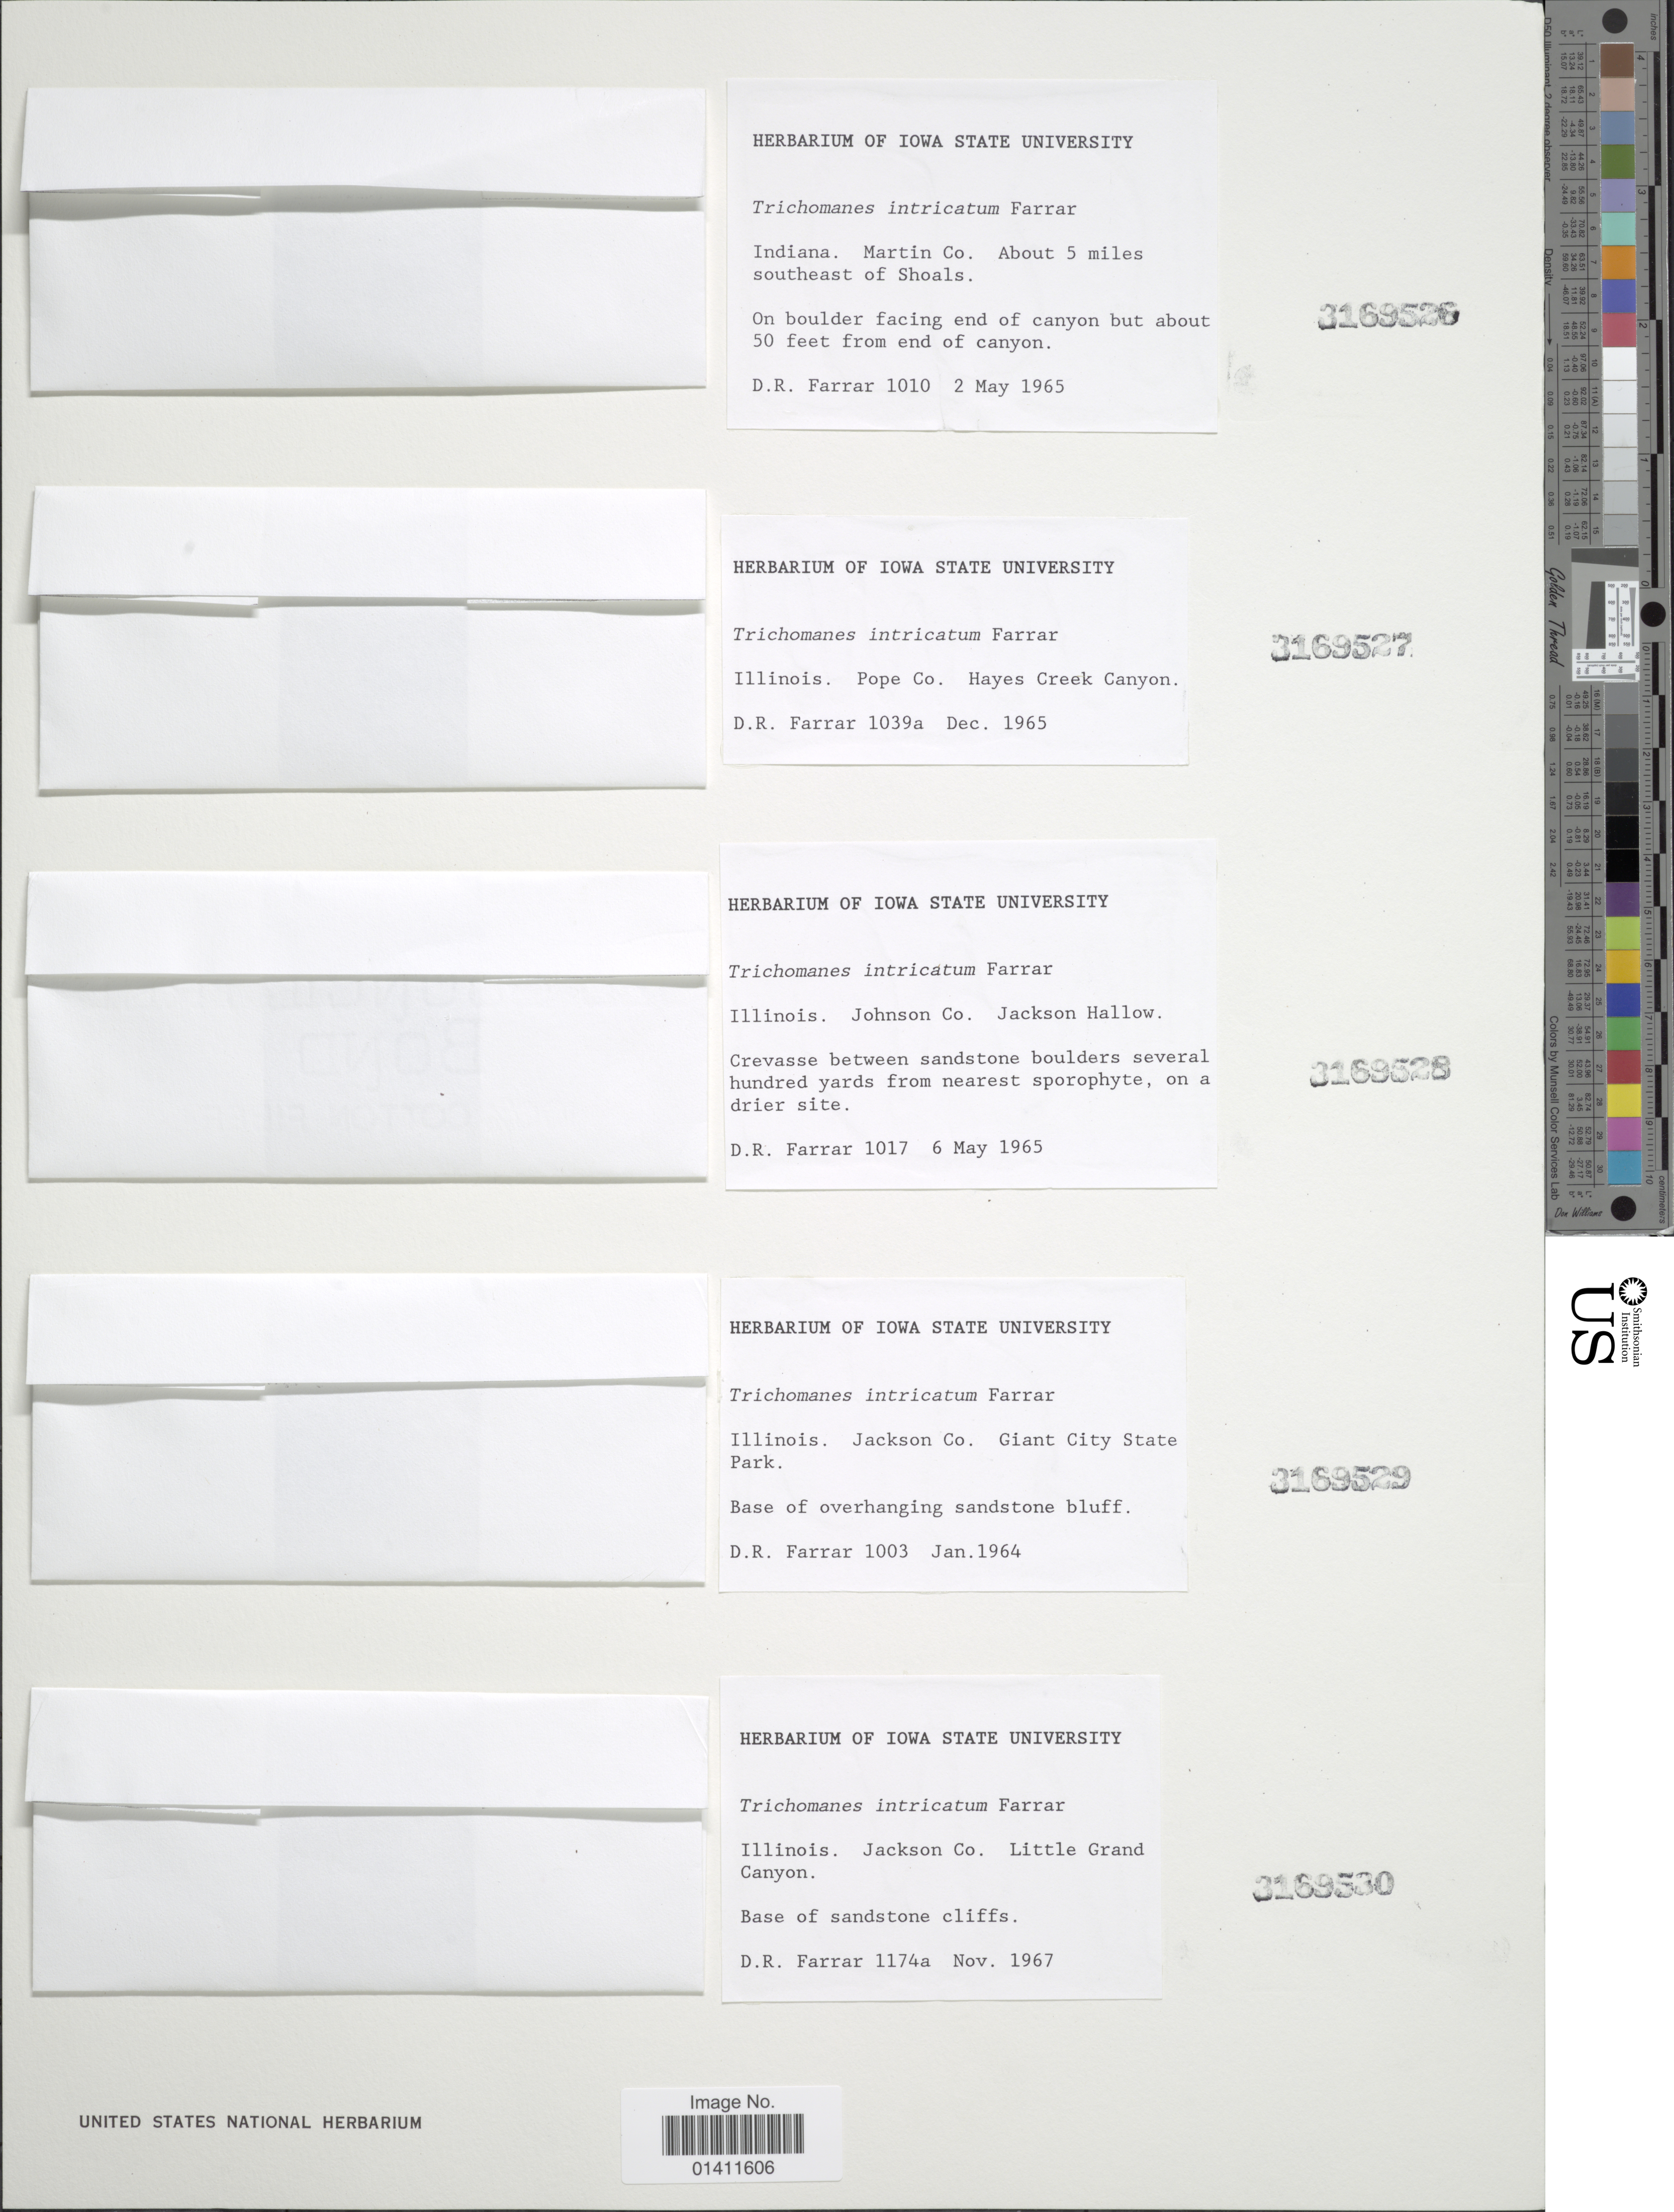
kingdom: Plantae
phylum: Tracheophyta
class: Polypodiopsida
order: Hymenophyllales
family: Hymenophyllaceae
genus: Vandenboschia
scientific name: Vandenboschia intricatum (Farrar) comb. ined., 2015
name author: (Farrar)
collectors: D. R. Farrar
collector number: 1010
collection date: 1965-05-02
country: United States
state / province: Indiana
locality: Martin Co. About 5 miles southeast of Shoals.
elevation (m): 15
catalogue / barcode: US 3169526